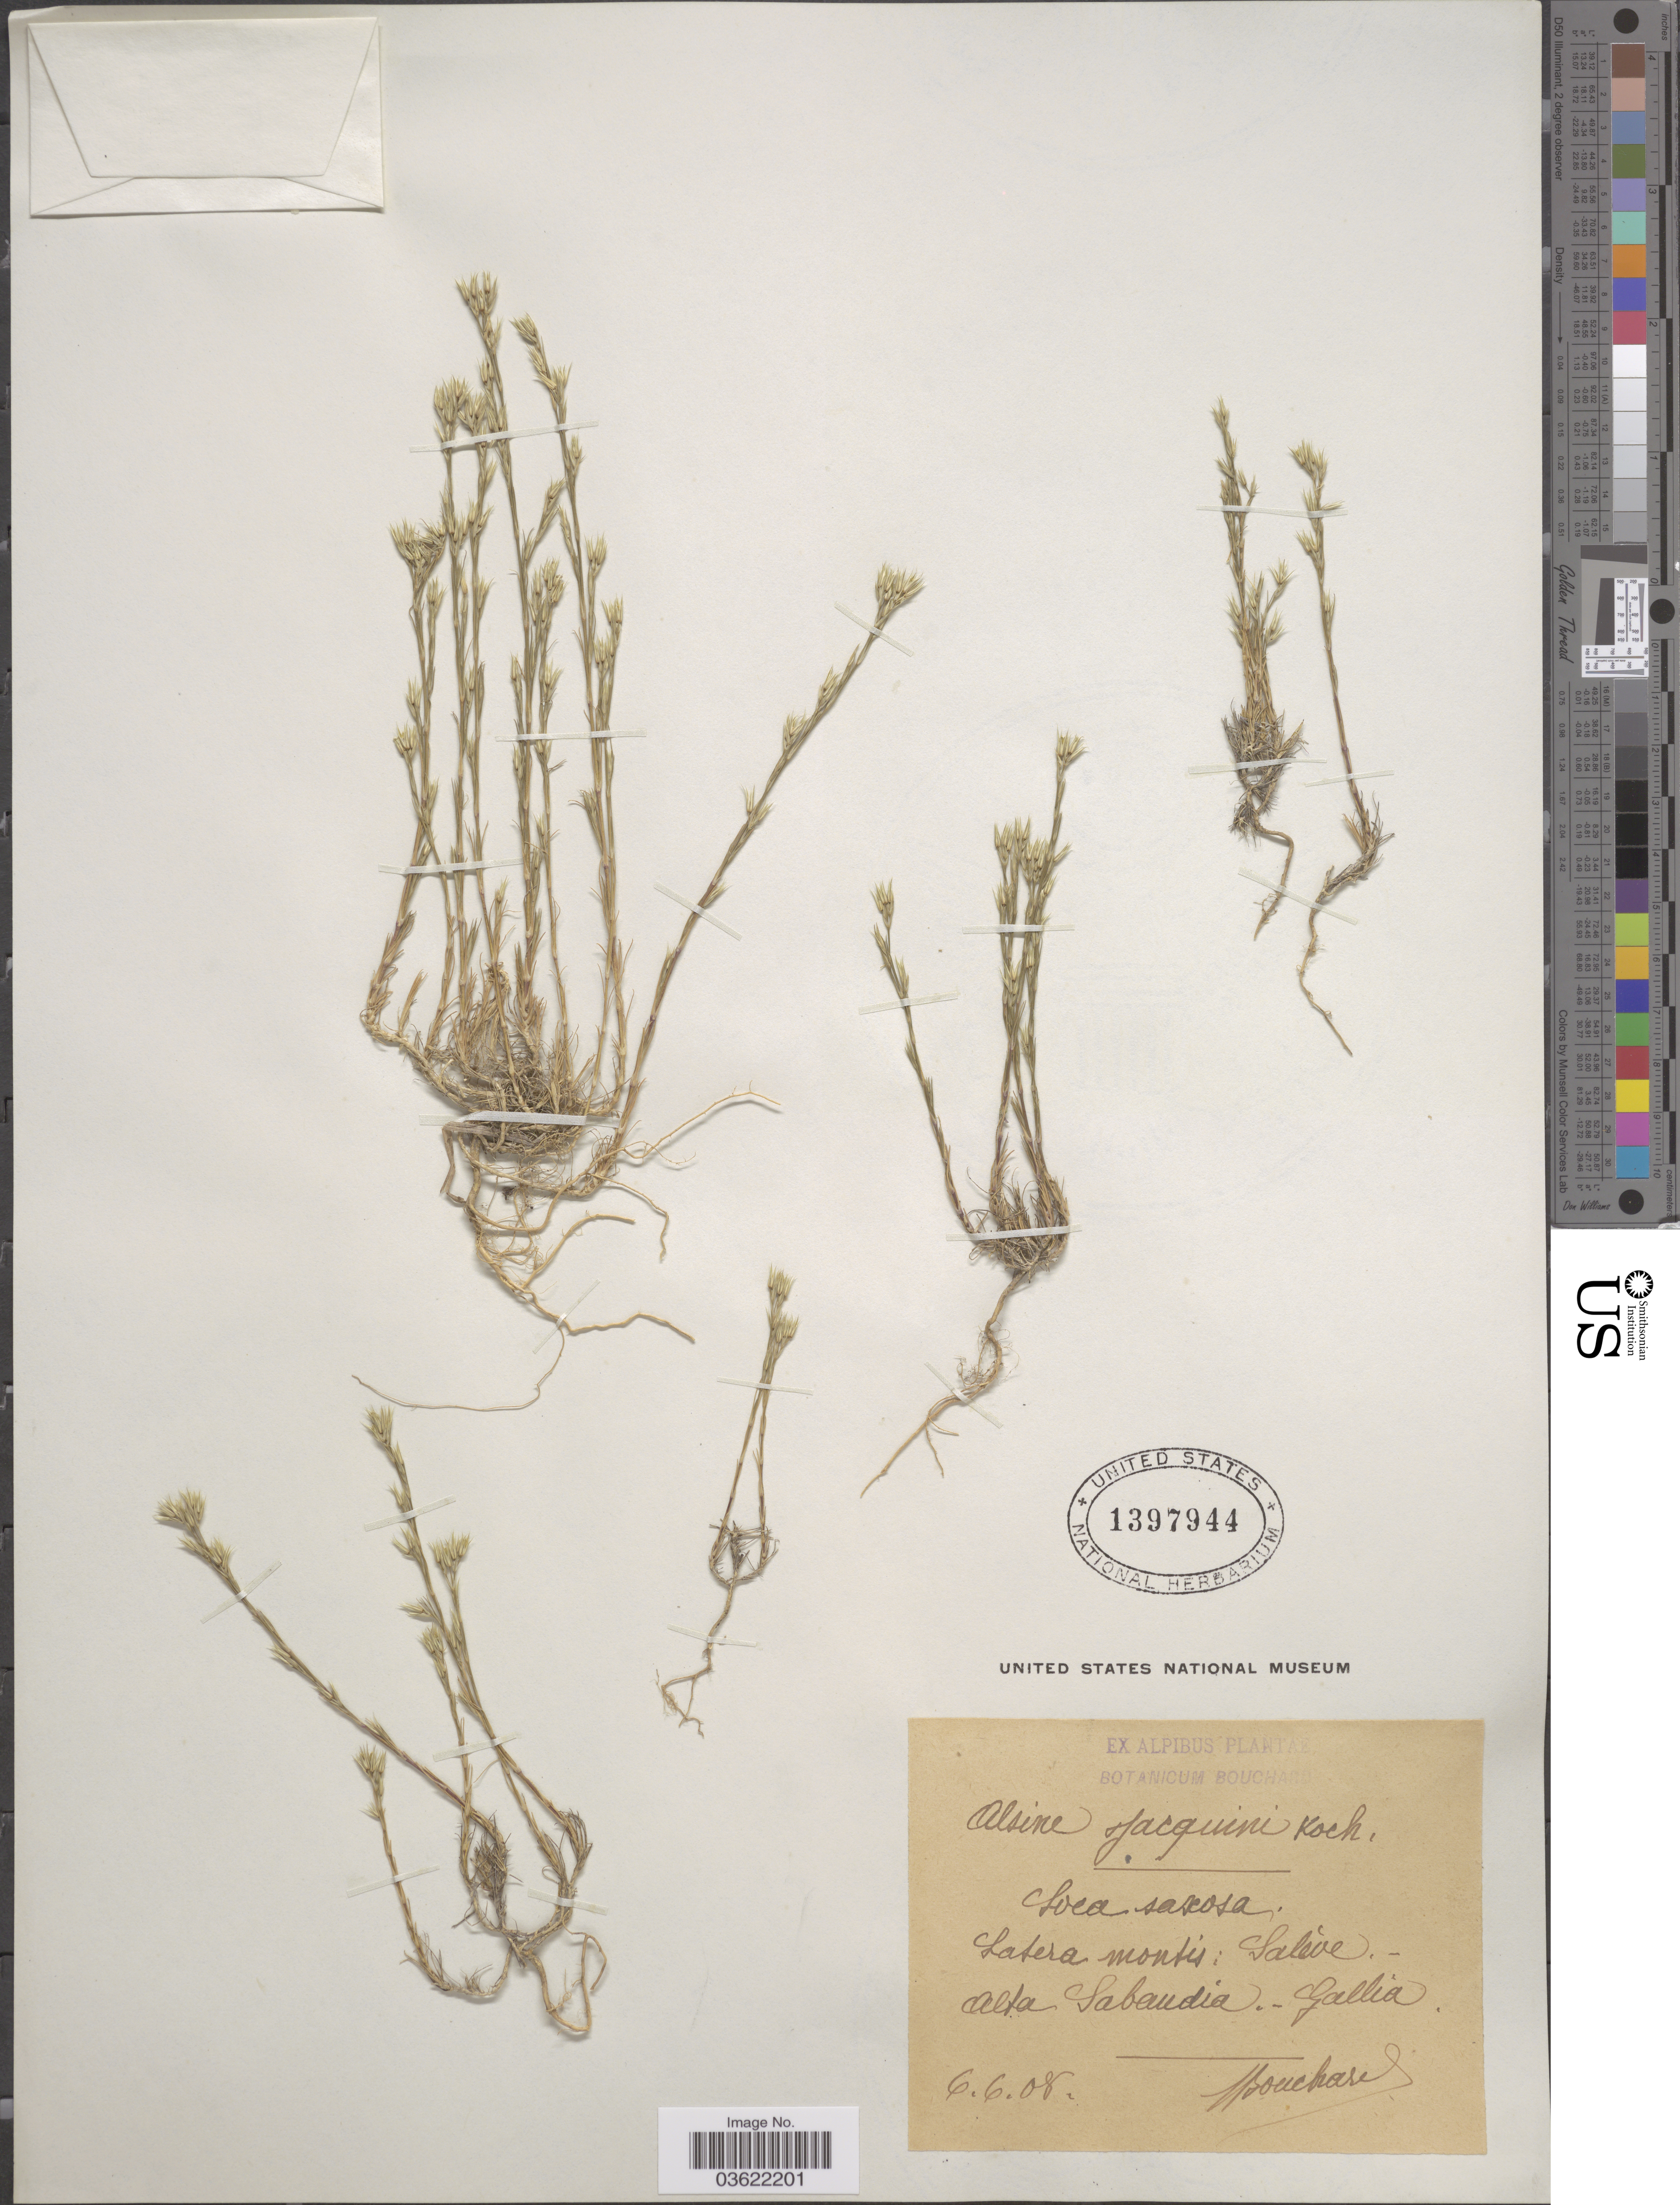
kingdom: Plantae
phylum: Tracheophyta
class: Magnoliopsida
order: Caryophyllales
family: Caryophyllaceae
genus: Arenaria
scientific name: Arenaria jacquiniana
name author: Koch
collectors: J. Bouchard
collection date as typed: Transcribed d/m/y: 6/6/8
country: France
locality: Latera montis: Saleve - Alta Sabandia. - Gallia.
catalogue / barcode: US 1397944